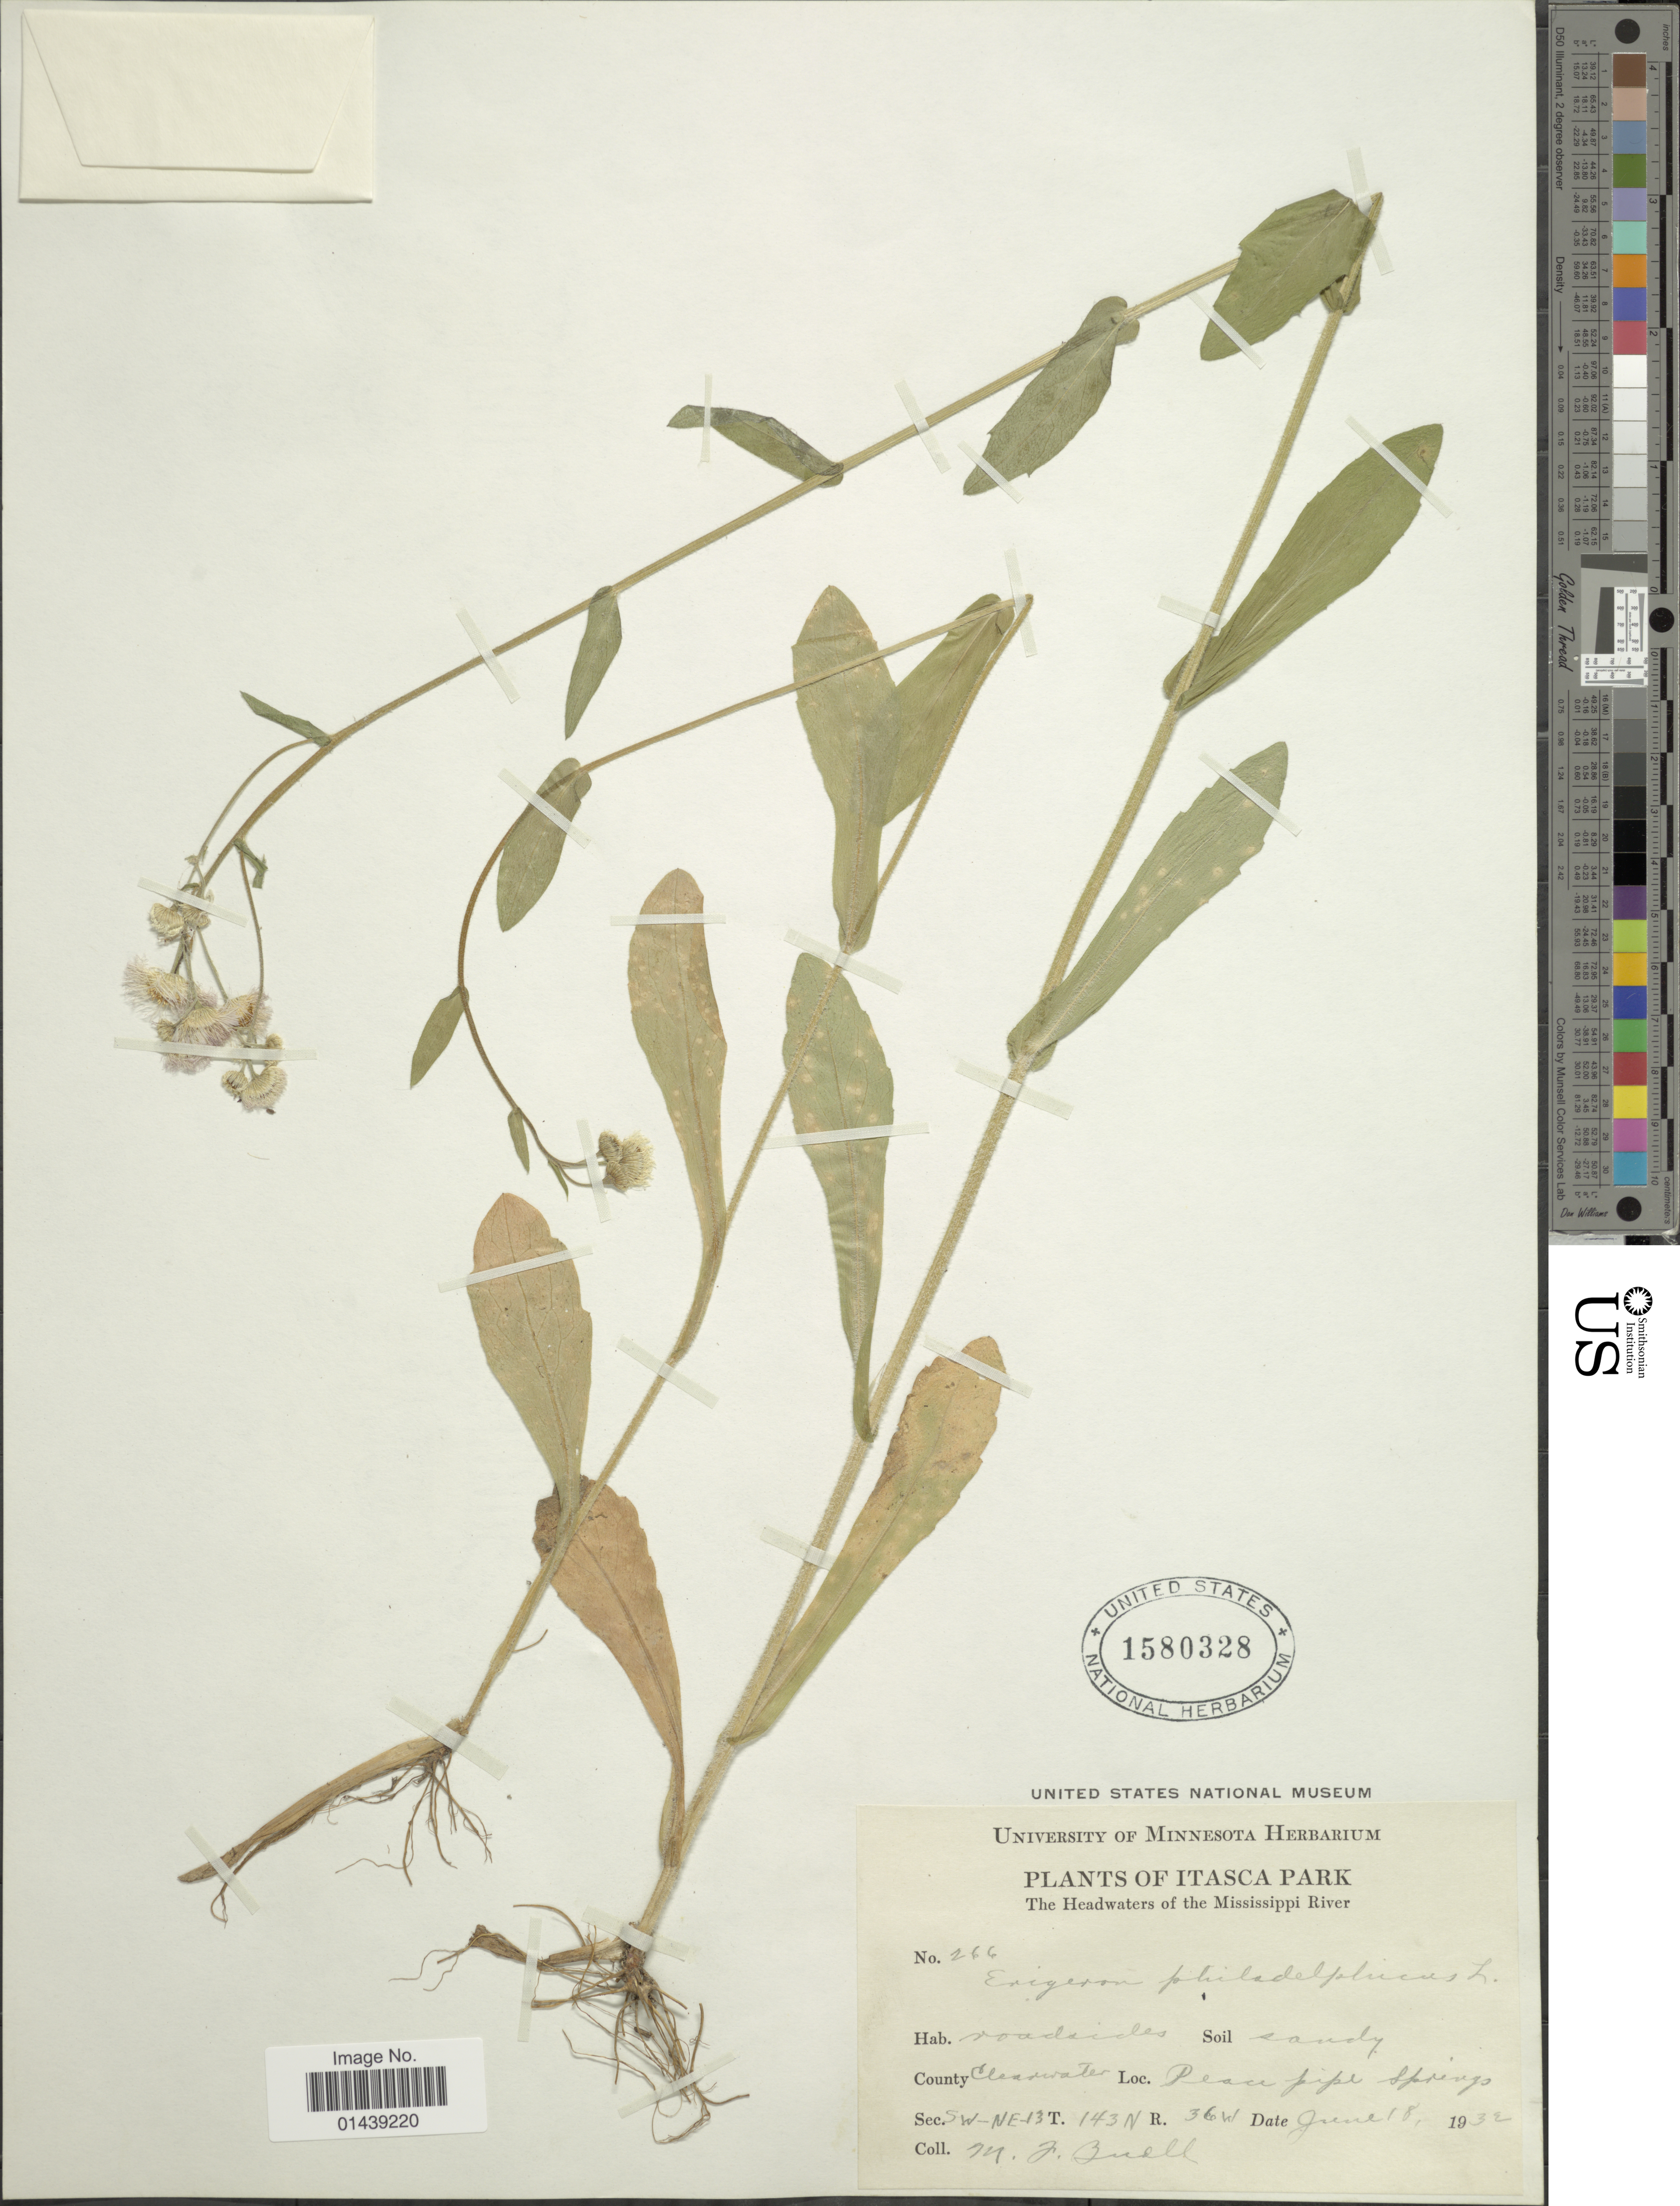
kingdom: Plantae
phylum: Tracheophyta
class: Magnoliopsida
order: Asterales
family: Asteraceae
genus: Erigeron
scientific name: Erigeron philadelphicus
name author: L.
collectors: M. Buell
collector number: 266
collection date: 1932-06-18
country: United States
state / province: Minnesota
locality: Itasca Park. The Headwaters of the Mississippi River. County Clearwater. Peace pipe Springs. Sec. SW-NE-14 T. 143N R. 36W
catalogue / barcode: US 1580328